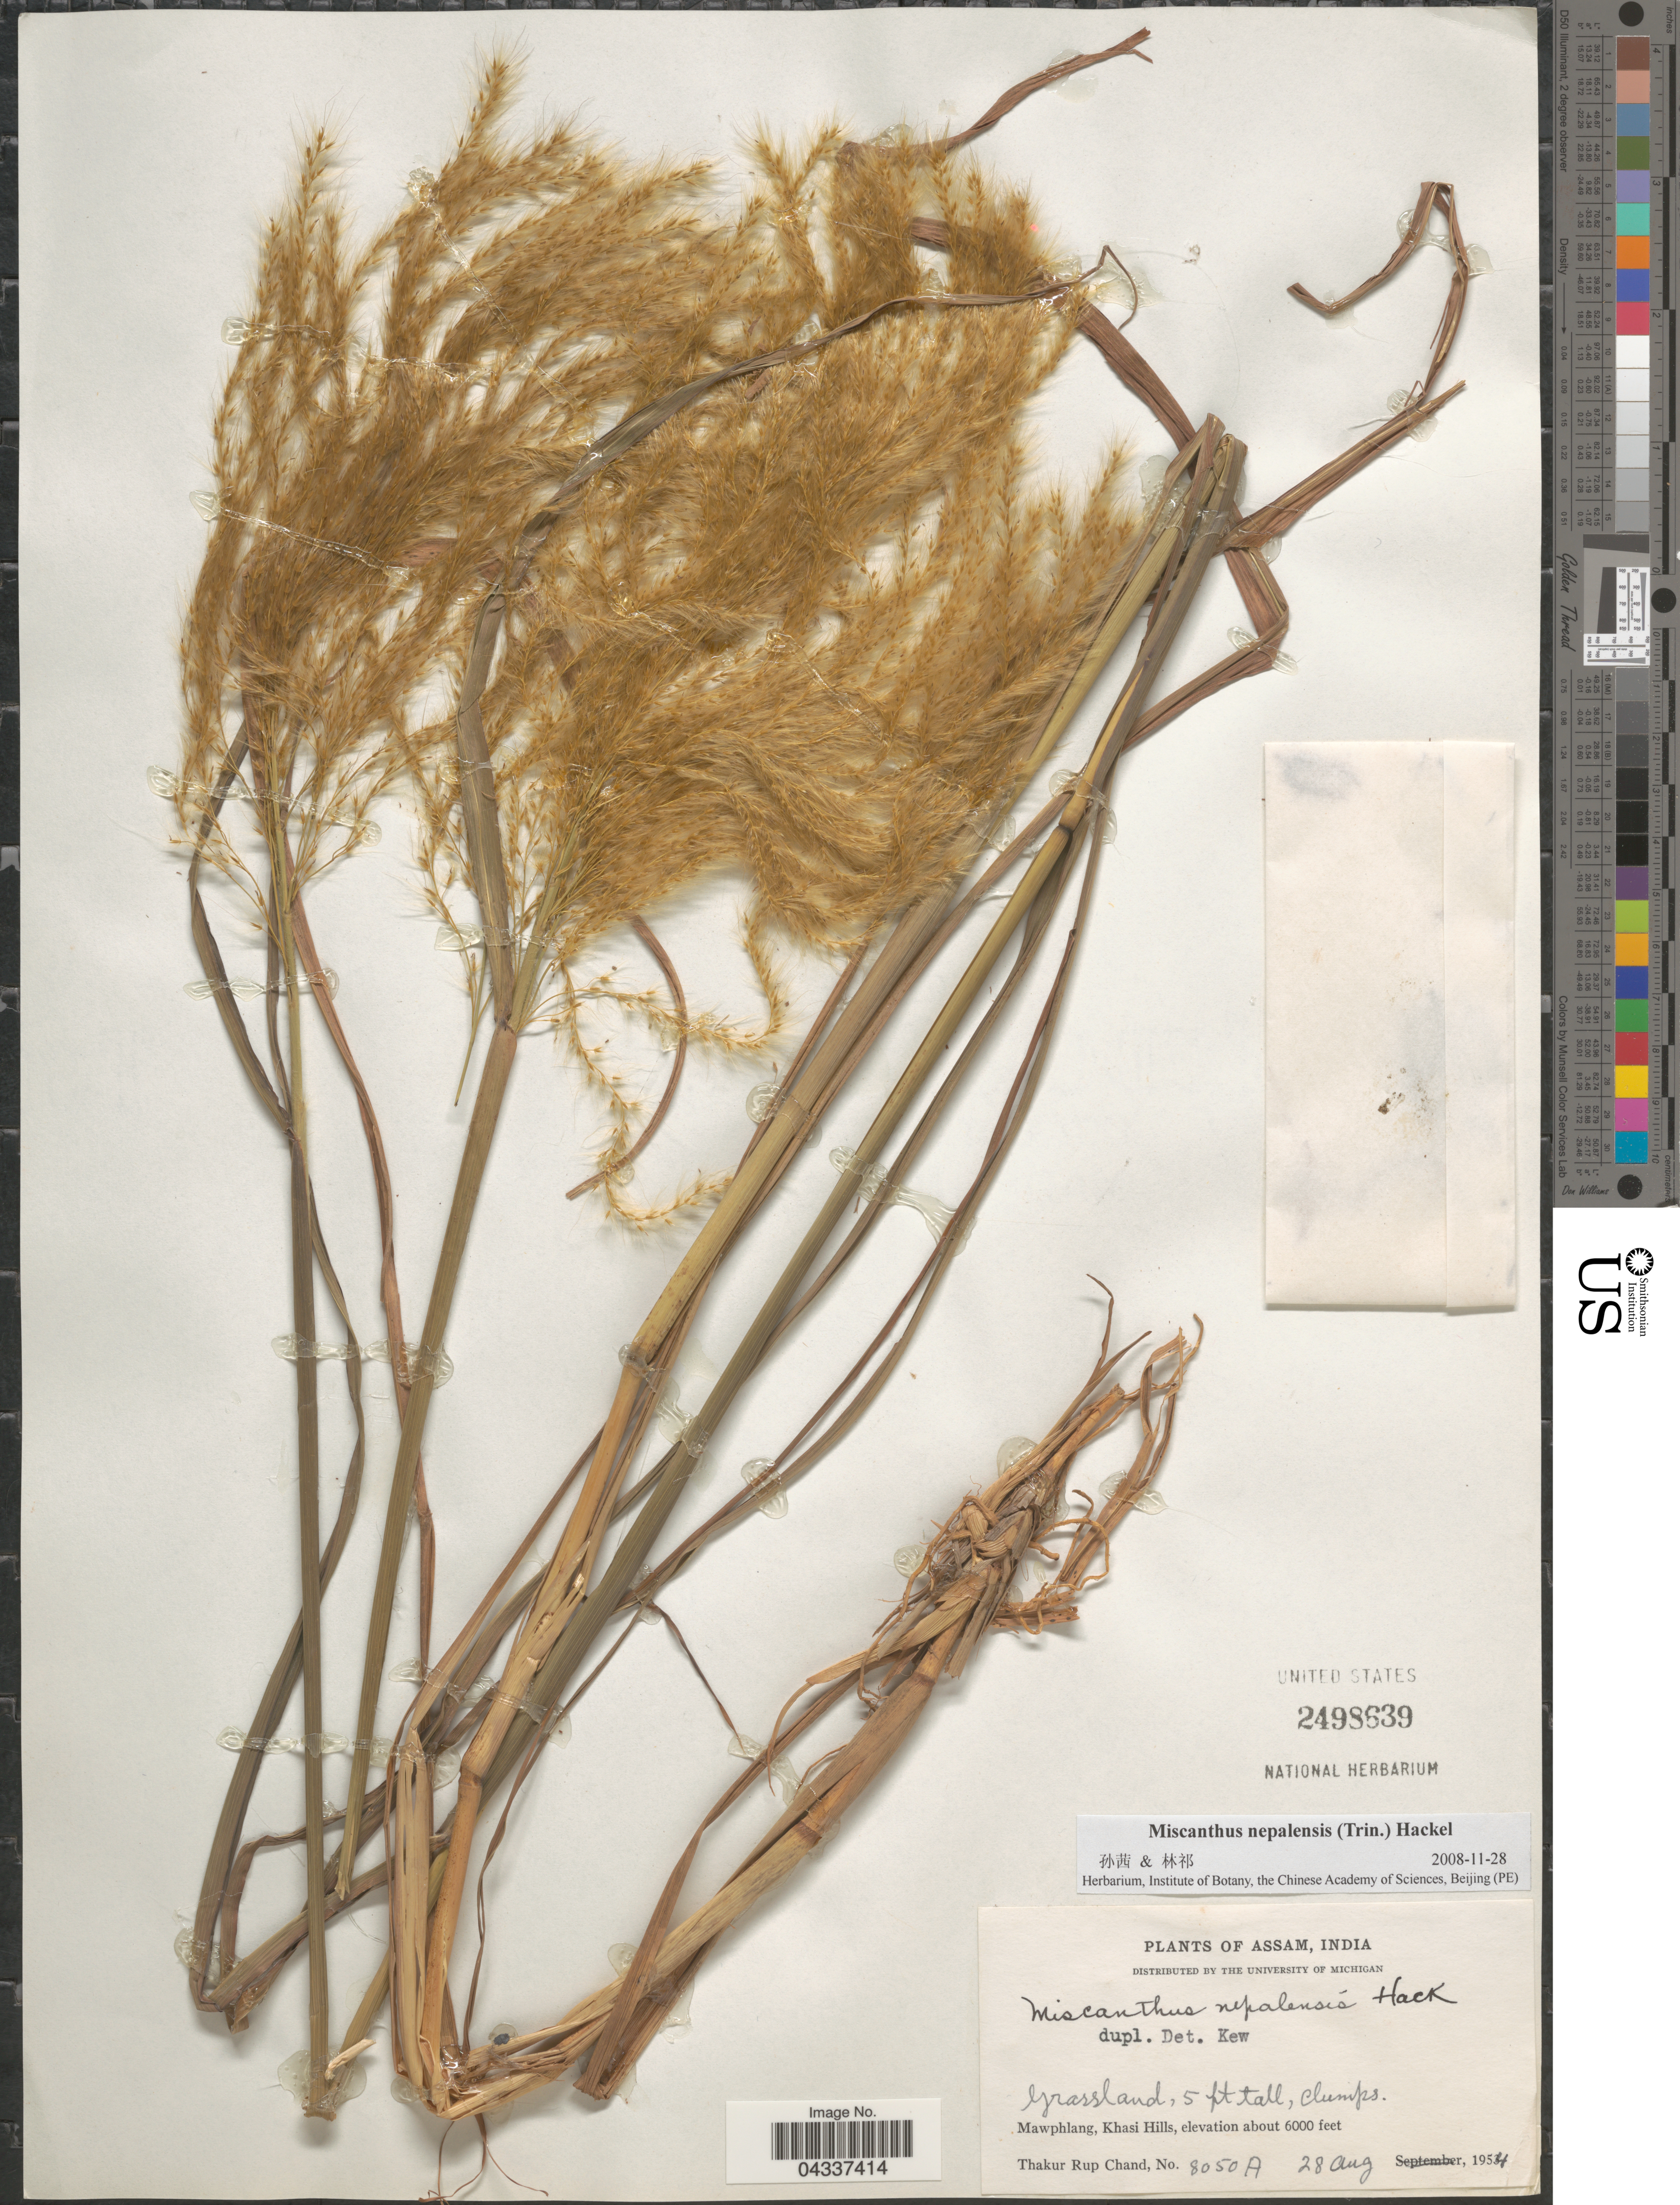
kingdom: Plantae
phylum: Tracheophyta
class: Liliopsida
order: Poales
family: Poaceae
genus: Miscanthus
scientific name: Miscanthus nepalensis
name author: (Trin.) Hack.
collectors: T. R. Chand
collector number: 8050A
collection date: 1954-08-28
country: India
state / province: Meghalaya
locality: Mawphlang, Khasi Hills.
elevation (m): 1829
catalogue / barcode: US 2498639